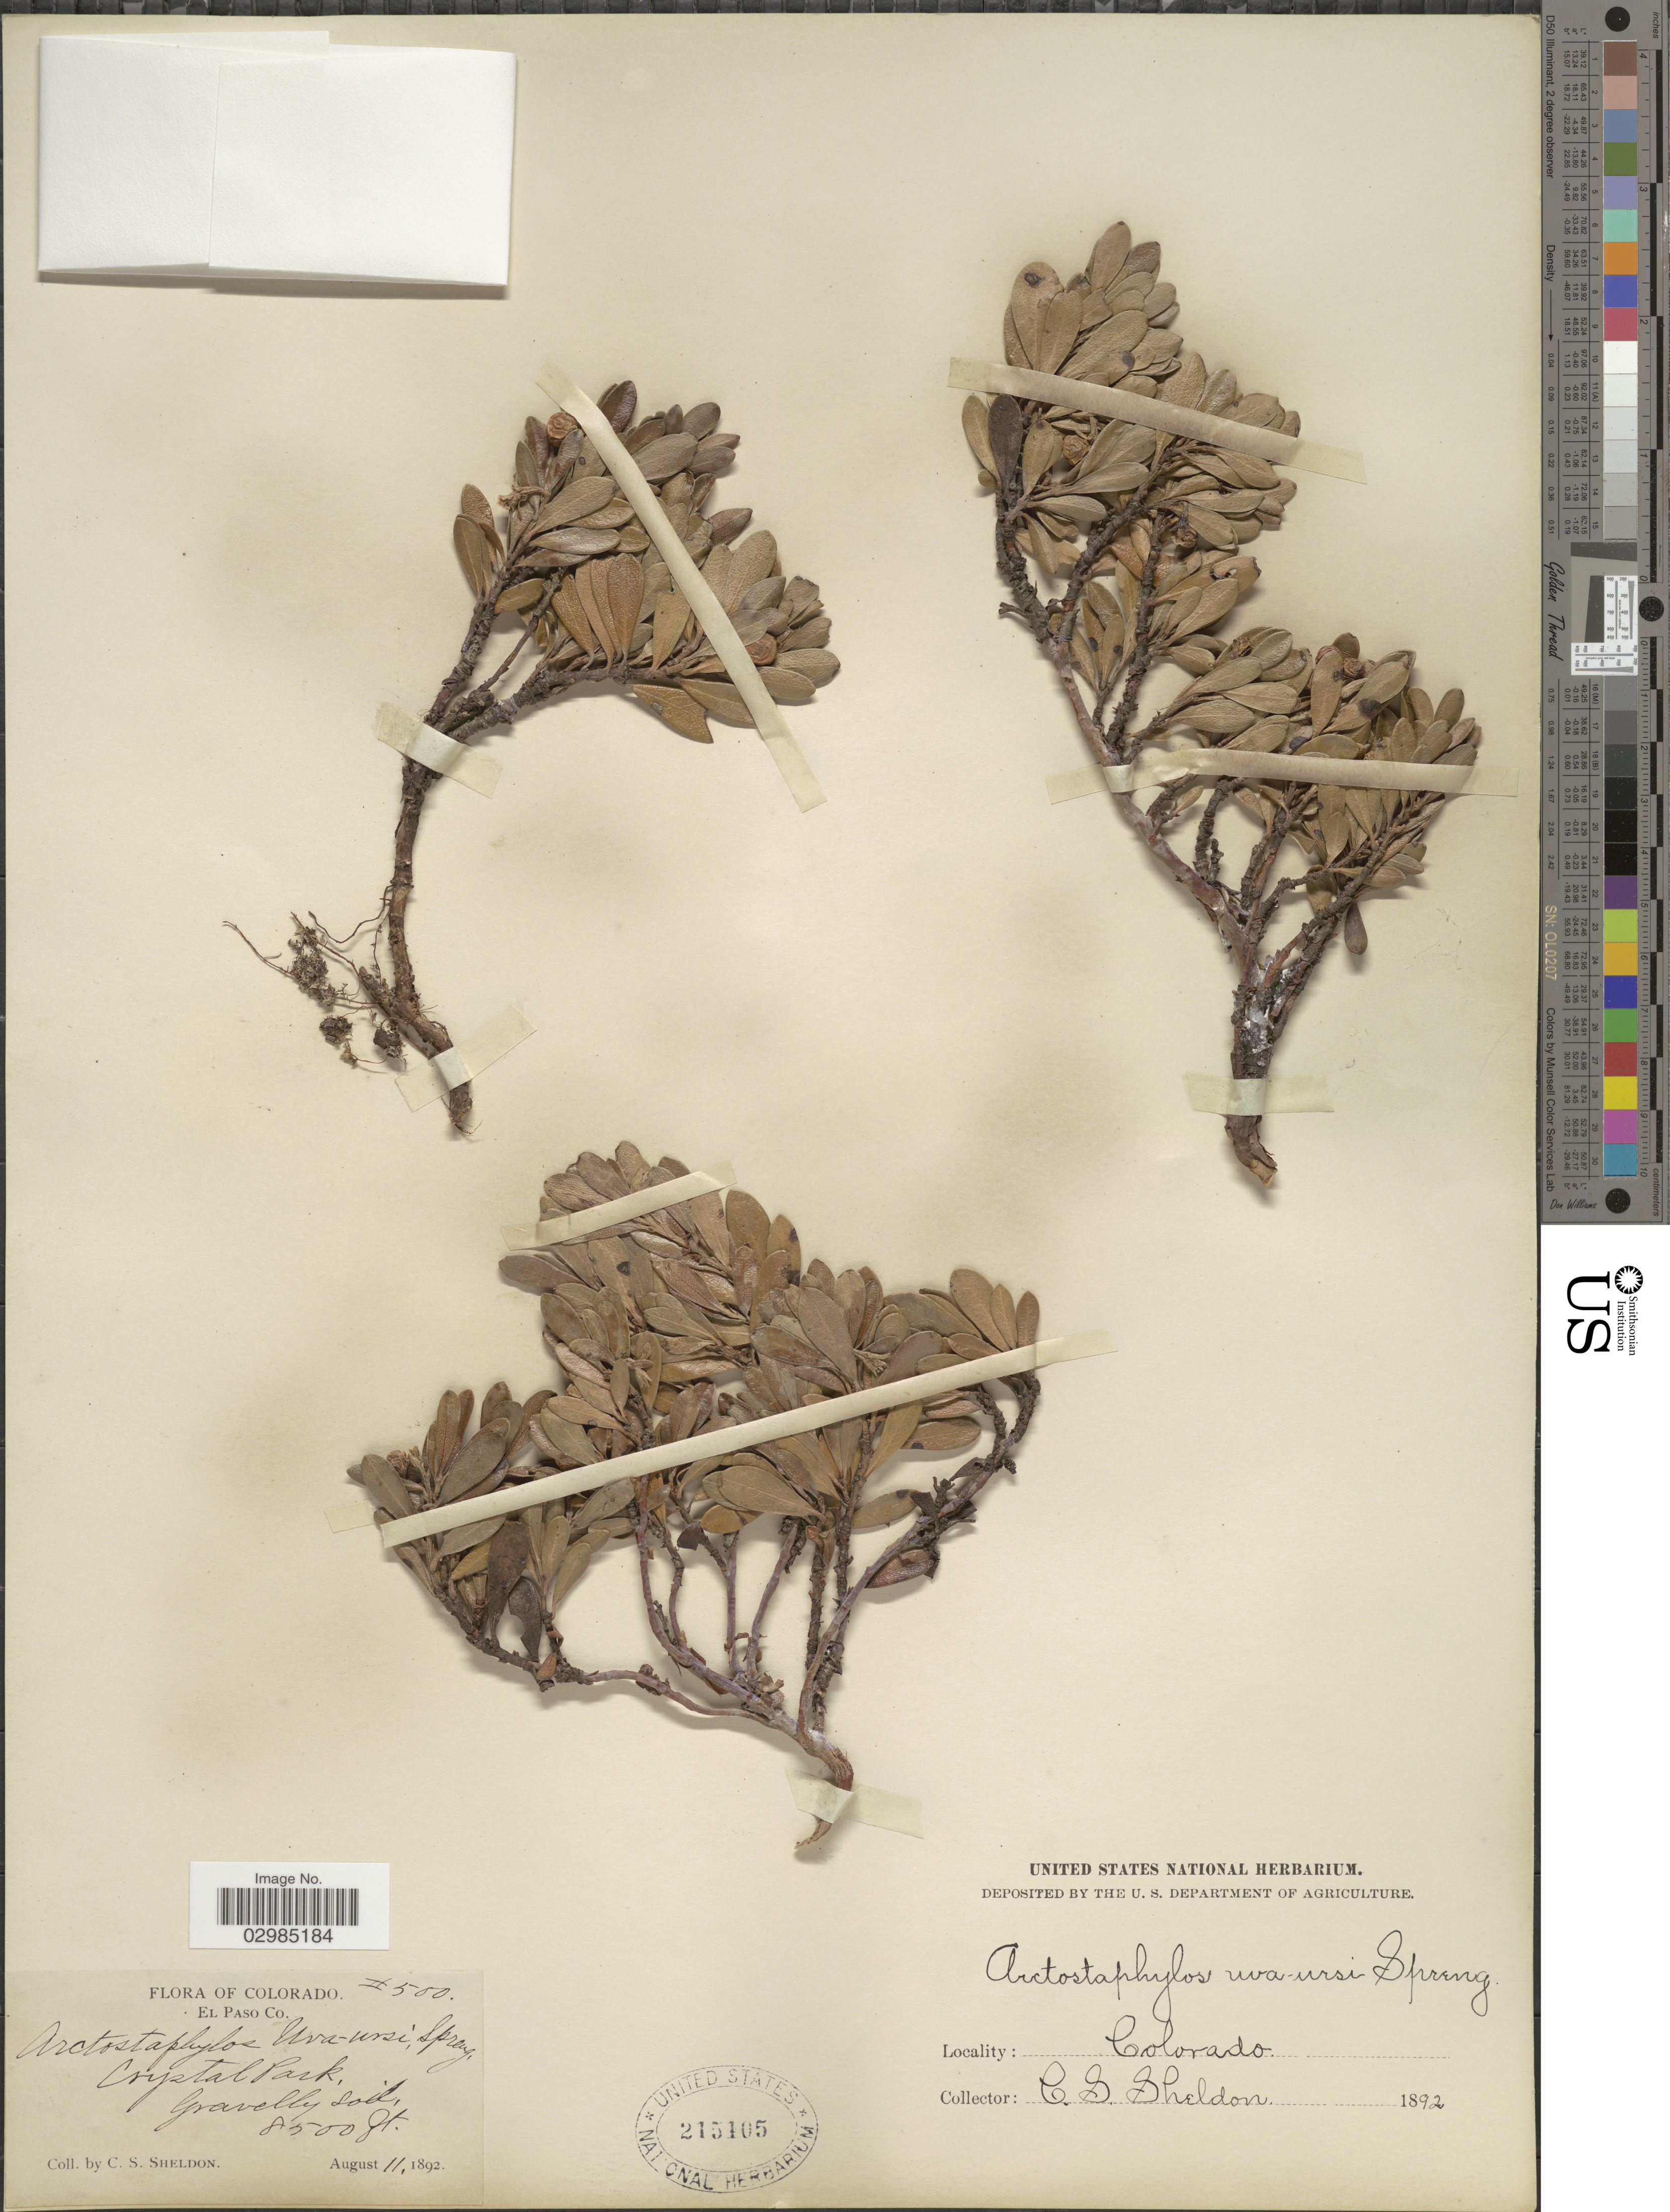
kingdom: Plantae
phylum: Tracheophyta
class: Magnoliopsida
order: Ericales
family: Ericaceae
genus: Arctostaphylos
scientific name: Arctostaphylos uva-ursi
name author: (L.) Spreng.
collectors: C. S. Sheldon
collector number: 500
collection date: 1892-08-11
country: United States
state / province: Colorado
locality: El Paso Co. Crystal Park.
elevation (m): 2591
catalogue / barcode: US 215105